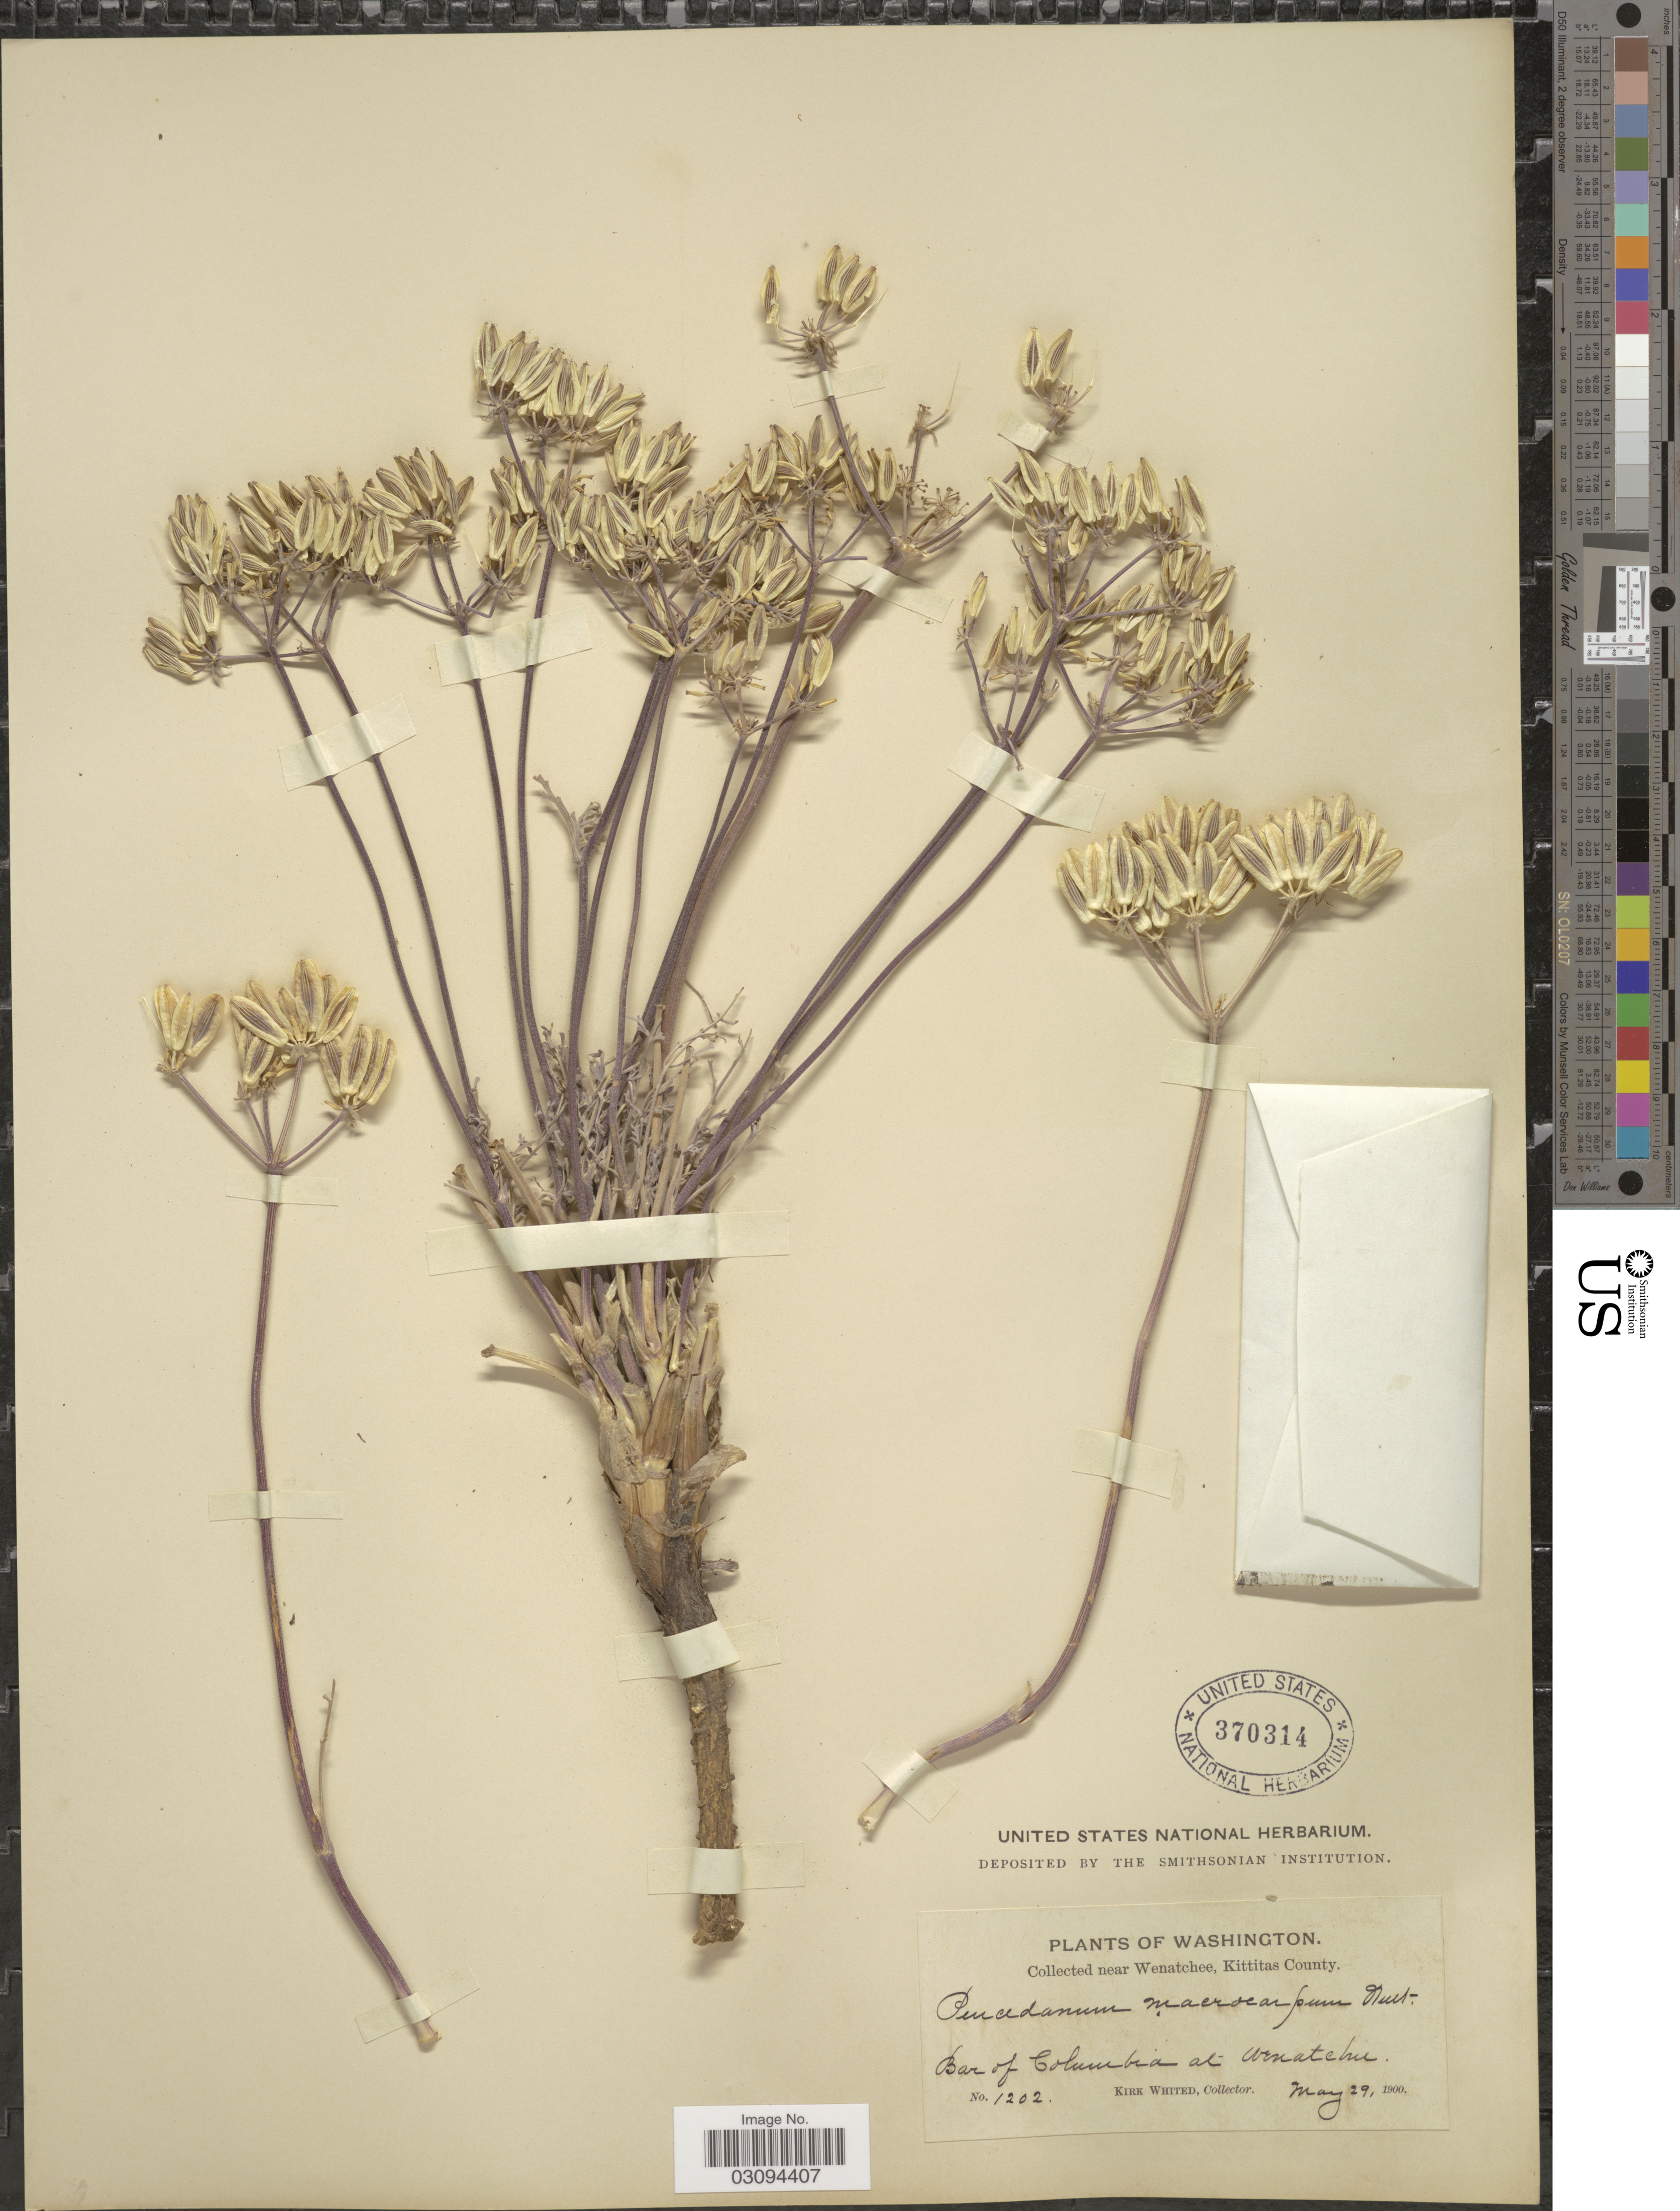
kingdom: Plantae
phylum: Tracheophyta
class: Magnoliopsida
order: Apiales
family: Apiaceae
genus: Lomatium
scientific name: Lomatium macrocarpum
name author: (Hook. et al.) J.M. Coult. & Rose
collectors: K. Whited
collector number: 1202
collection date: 1900-05-29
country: United States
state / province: Washington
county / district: Kittitas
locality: Wenatchee, Kittitas County. Bar of Columbia at Wenatchee.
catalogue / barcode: US 370314